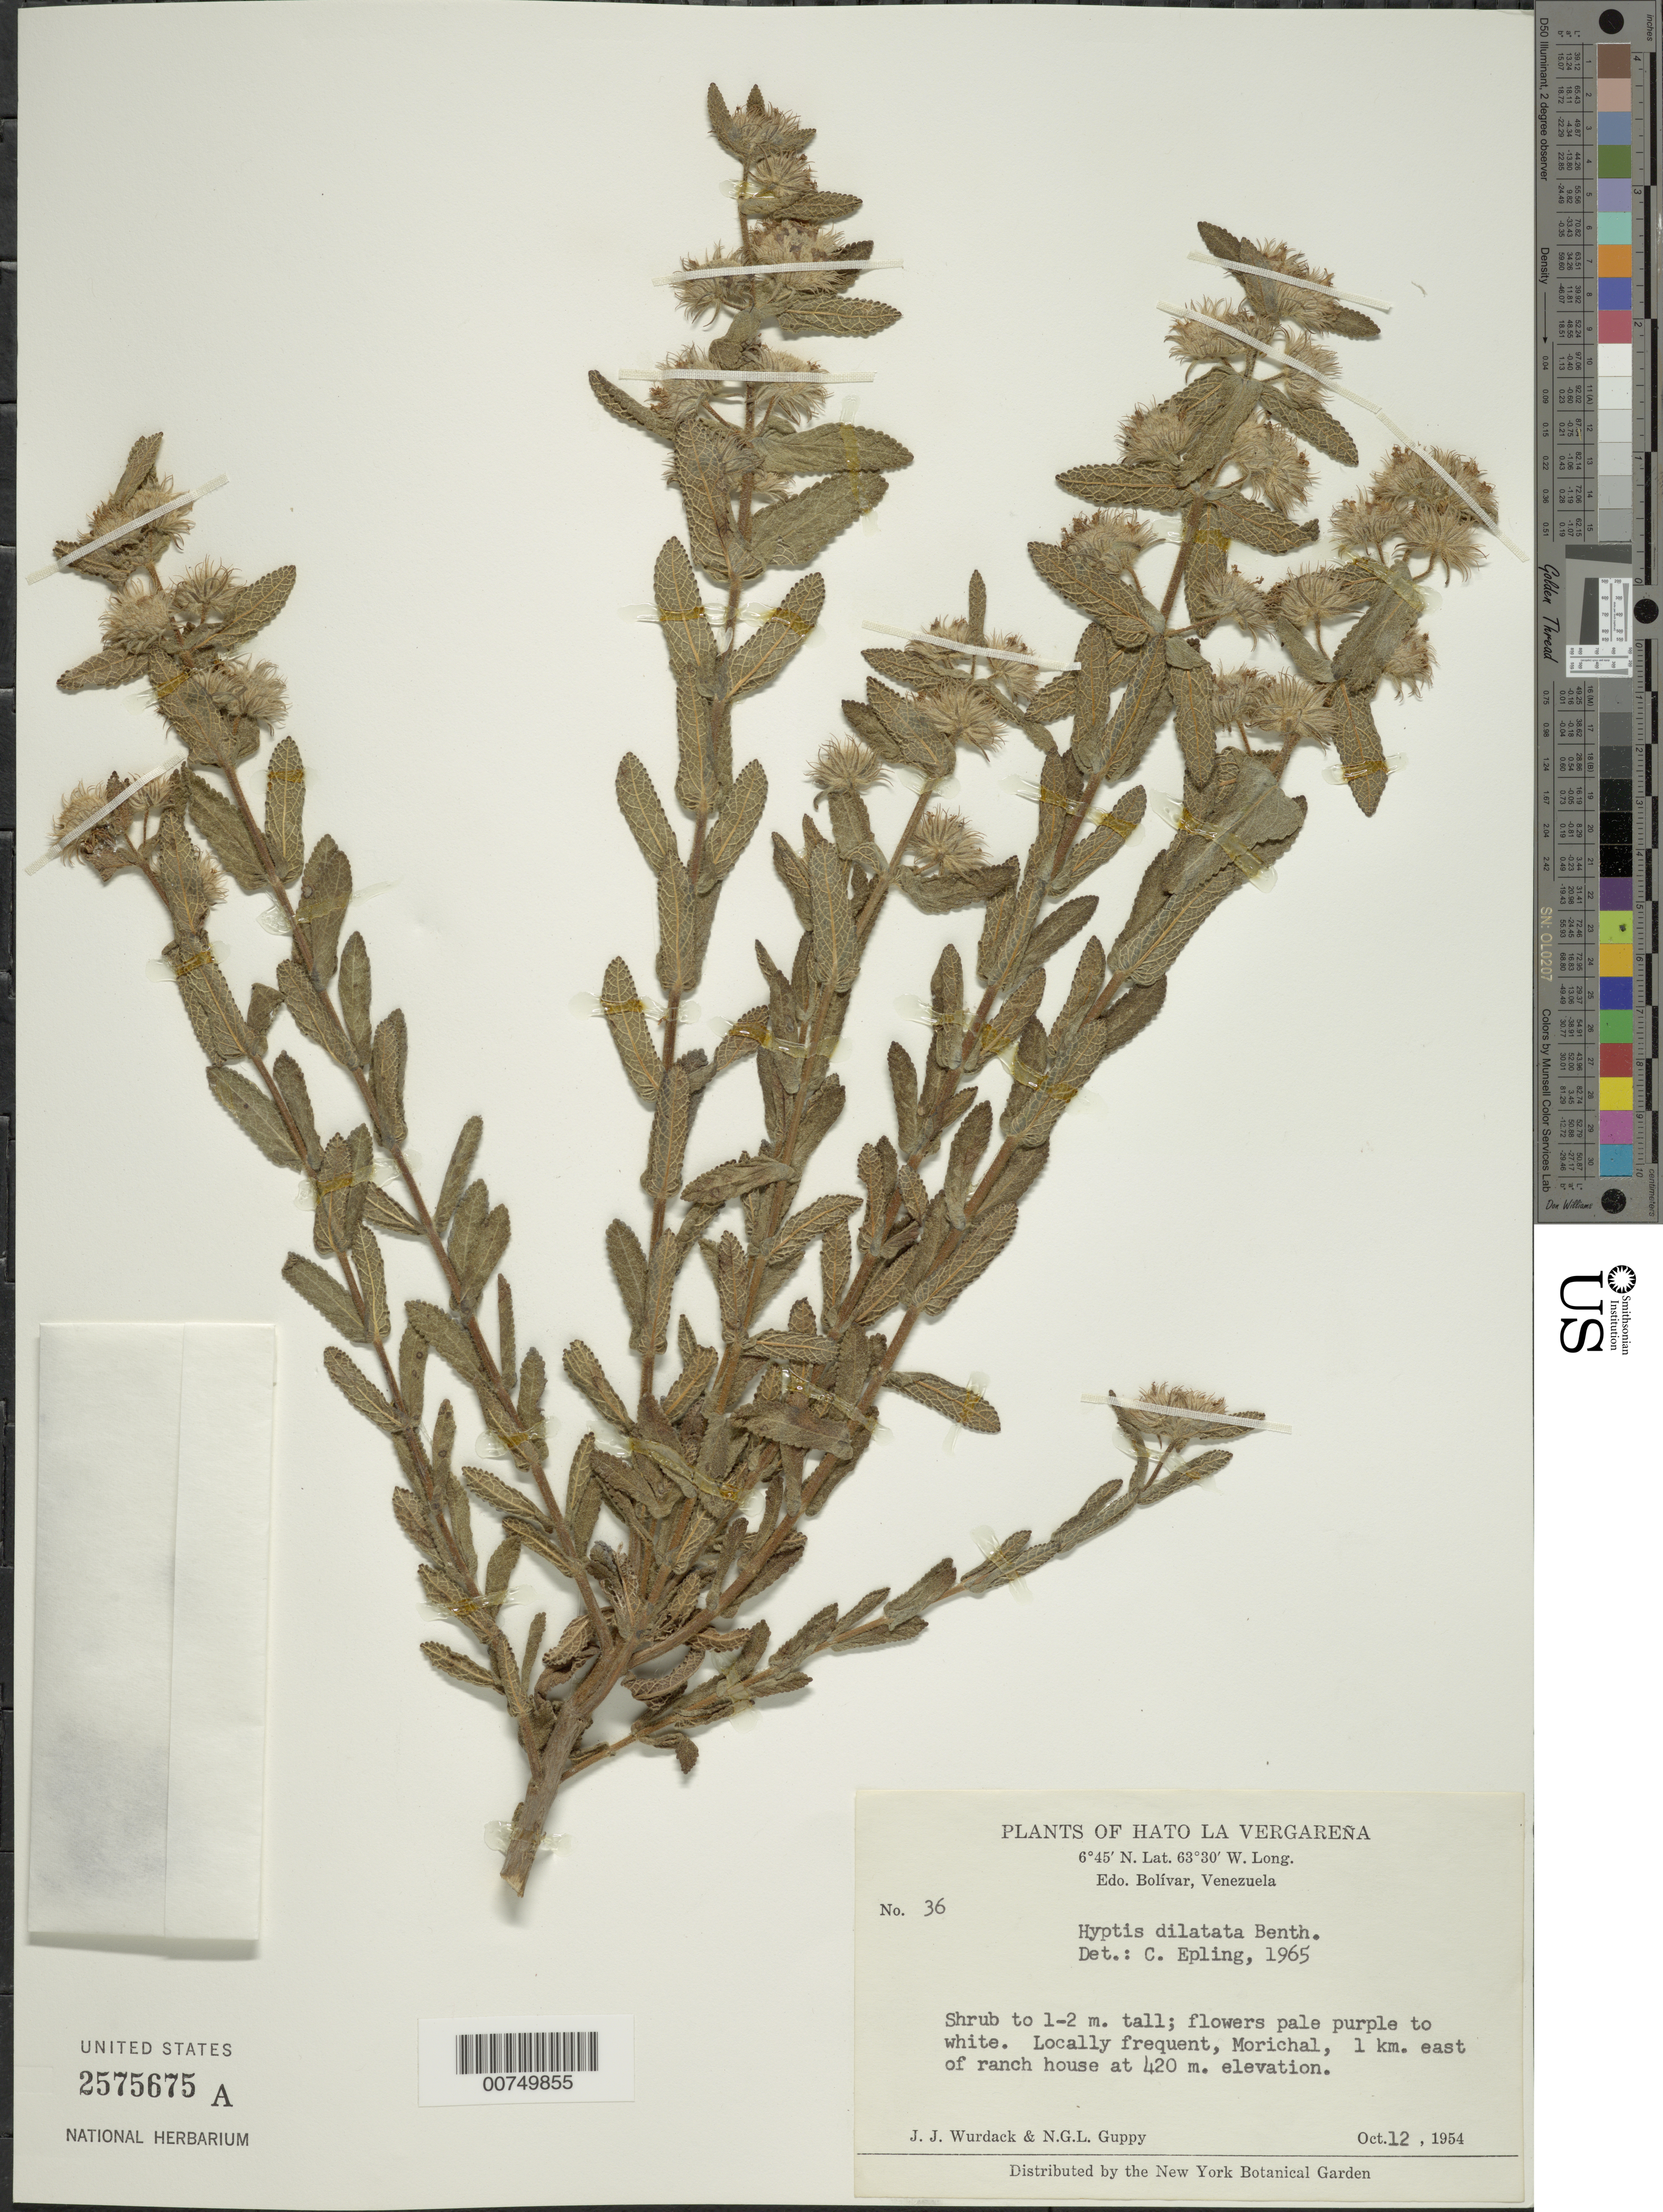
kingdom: Plantae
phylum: Tracheophyta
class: Magnoliopsida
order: Lamiales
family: Lamiaceae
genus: Hyptis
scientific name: Hyptis dilatata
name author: Benth.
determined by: Epling, C. C.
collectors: J. J. Wurdack & N. Guppy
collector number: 36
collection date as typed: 12-Oct-54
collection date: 1954-10-12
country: Venezuela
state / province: Bolívar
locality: Hato La Vergareña, 1 km E of ranch house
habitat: Morichal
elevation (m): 420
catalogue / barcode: US 2575675A